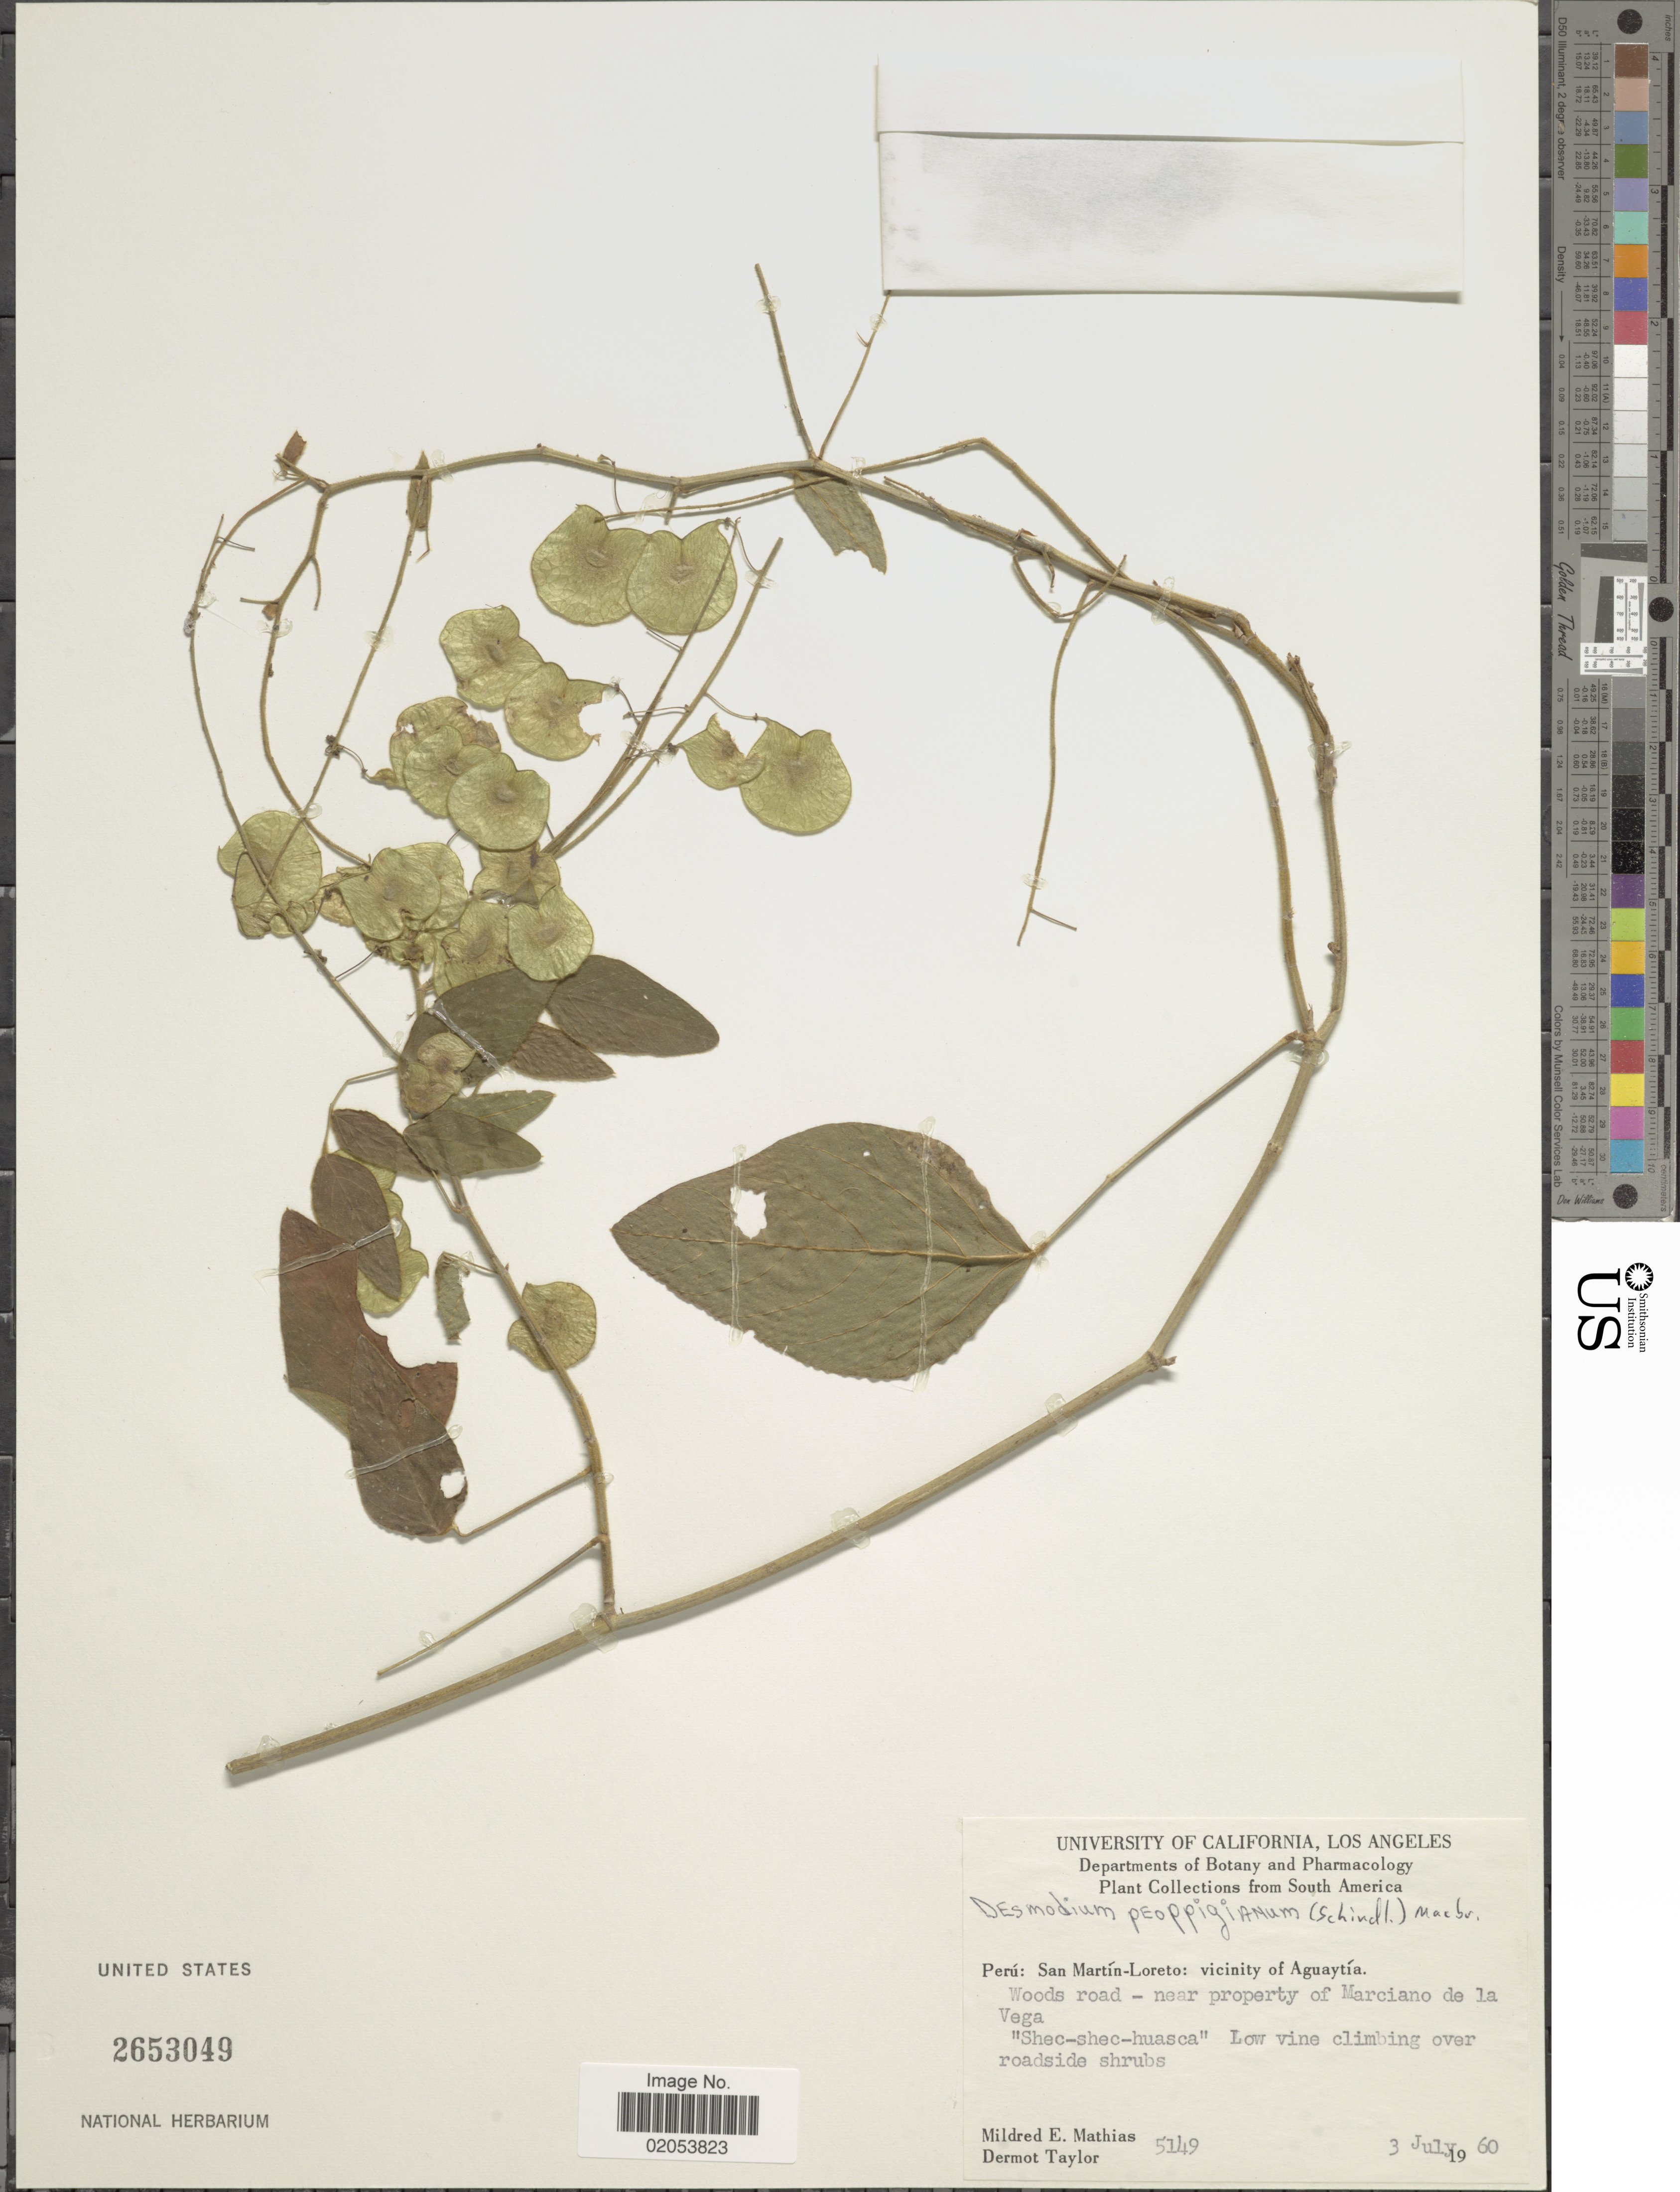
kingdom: Plantae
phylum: Tracheophyta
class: Magnoliopsida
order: Fabales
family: Fabaceae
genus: Desmodium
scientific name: Desmodium poeppigianum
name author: (Schindl.) J.F. Macbr.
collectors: M. E. Mathias & D. Taylor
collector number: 5149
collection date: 1960-07-03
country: Peru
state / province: Ucayali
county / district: Padre Abad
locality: Vicinity of Aguaytia. Woods road - near property of Marciano de la Vega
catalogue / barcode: US 2653049